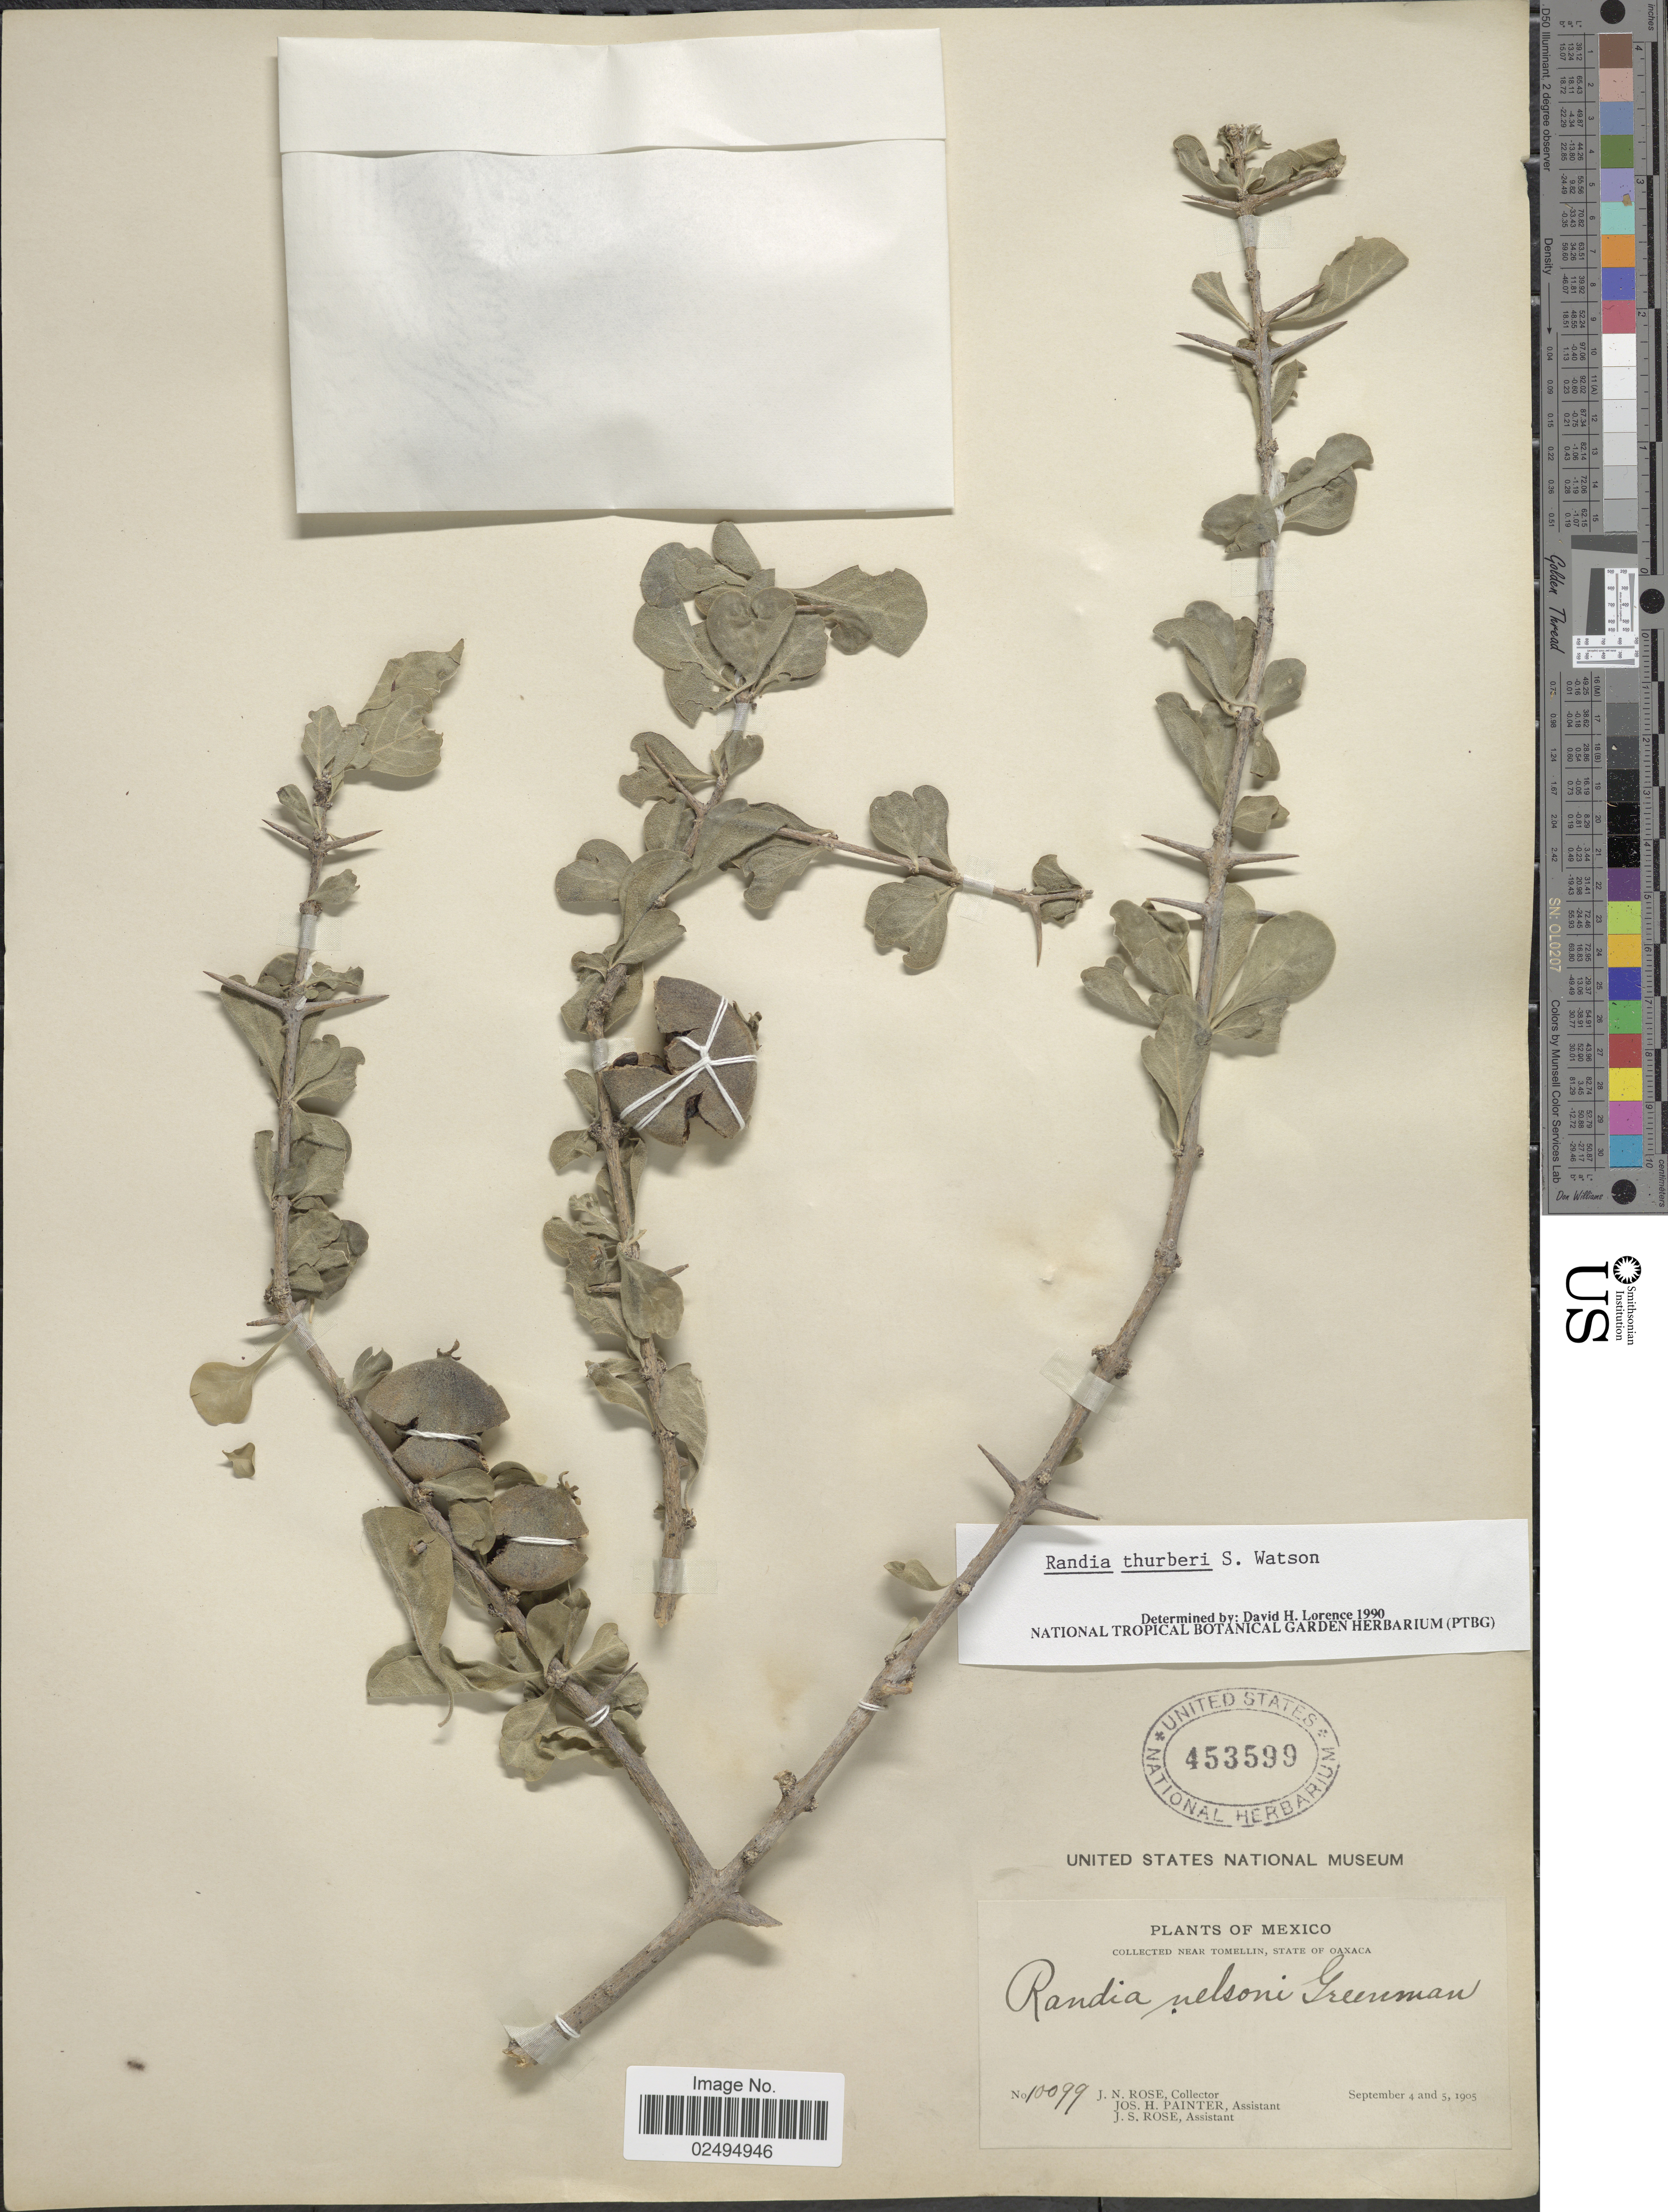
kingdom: Plantae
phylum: Tracheophyta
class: Magnoliopsida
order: Gentianales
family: Rubiaceae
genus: Randia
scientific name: Randia thurberi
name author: S. Watson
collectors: J. N. Rose, J. H. Painter & J. S. Rose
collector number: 10099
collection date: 1905-09-04/1905-09-05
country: Mexico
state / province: Oaxaca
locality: Near Tomellin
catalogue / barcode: US 453599